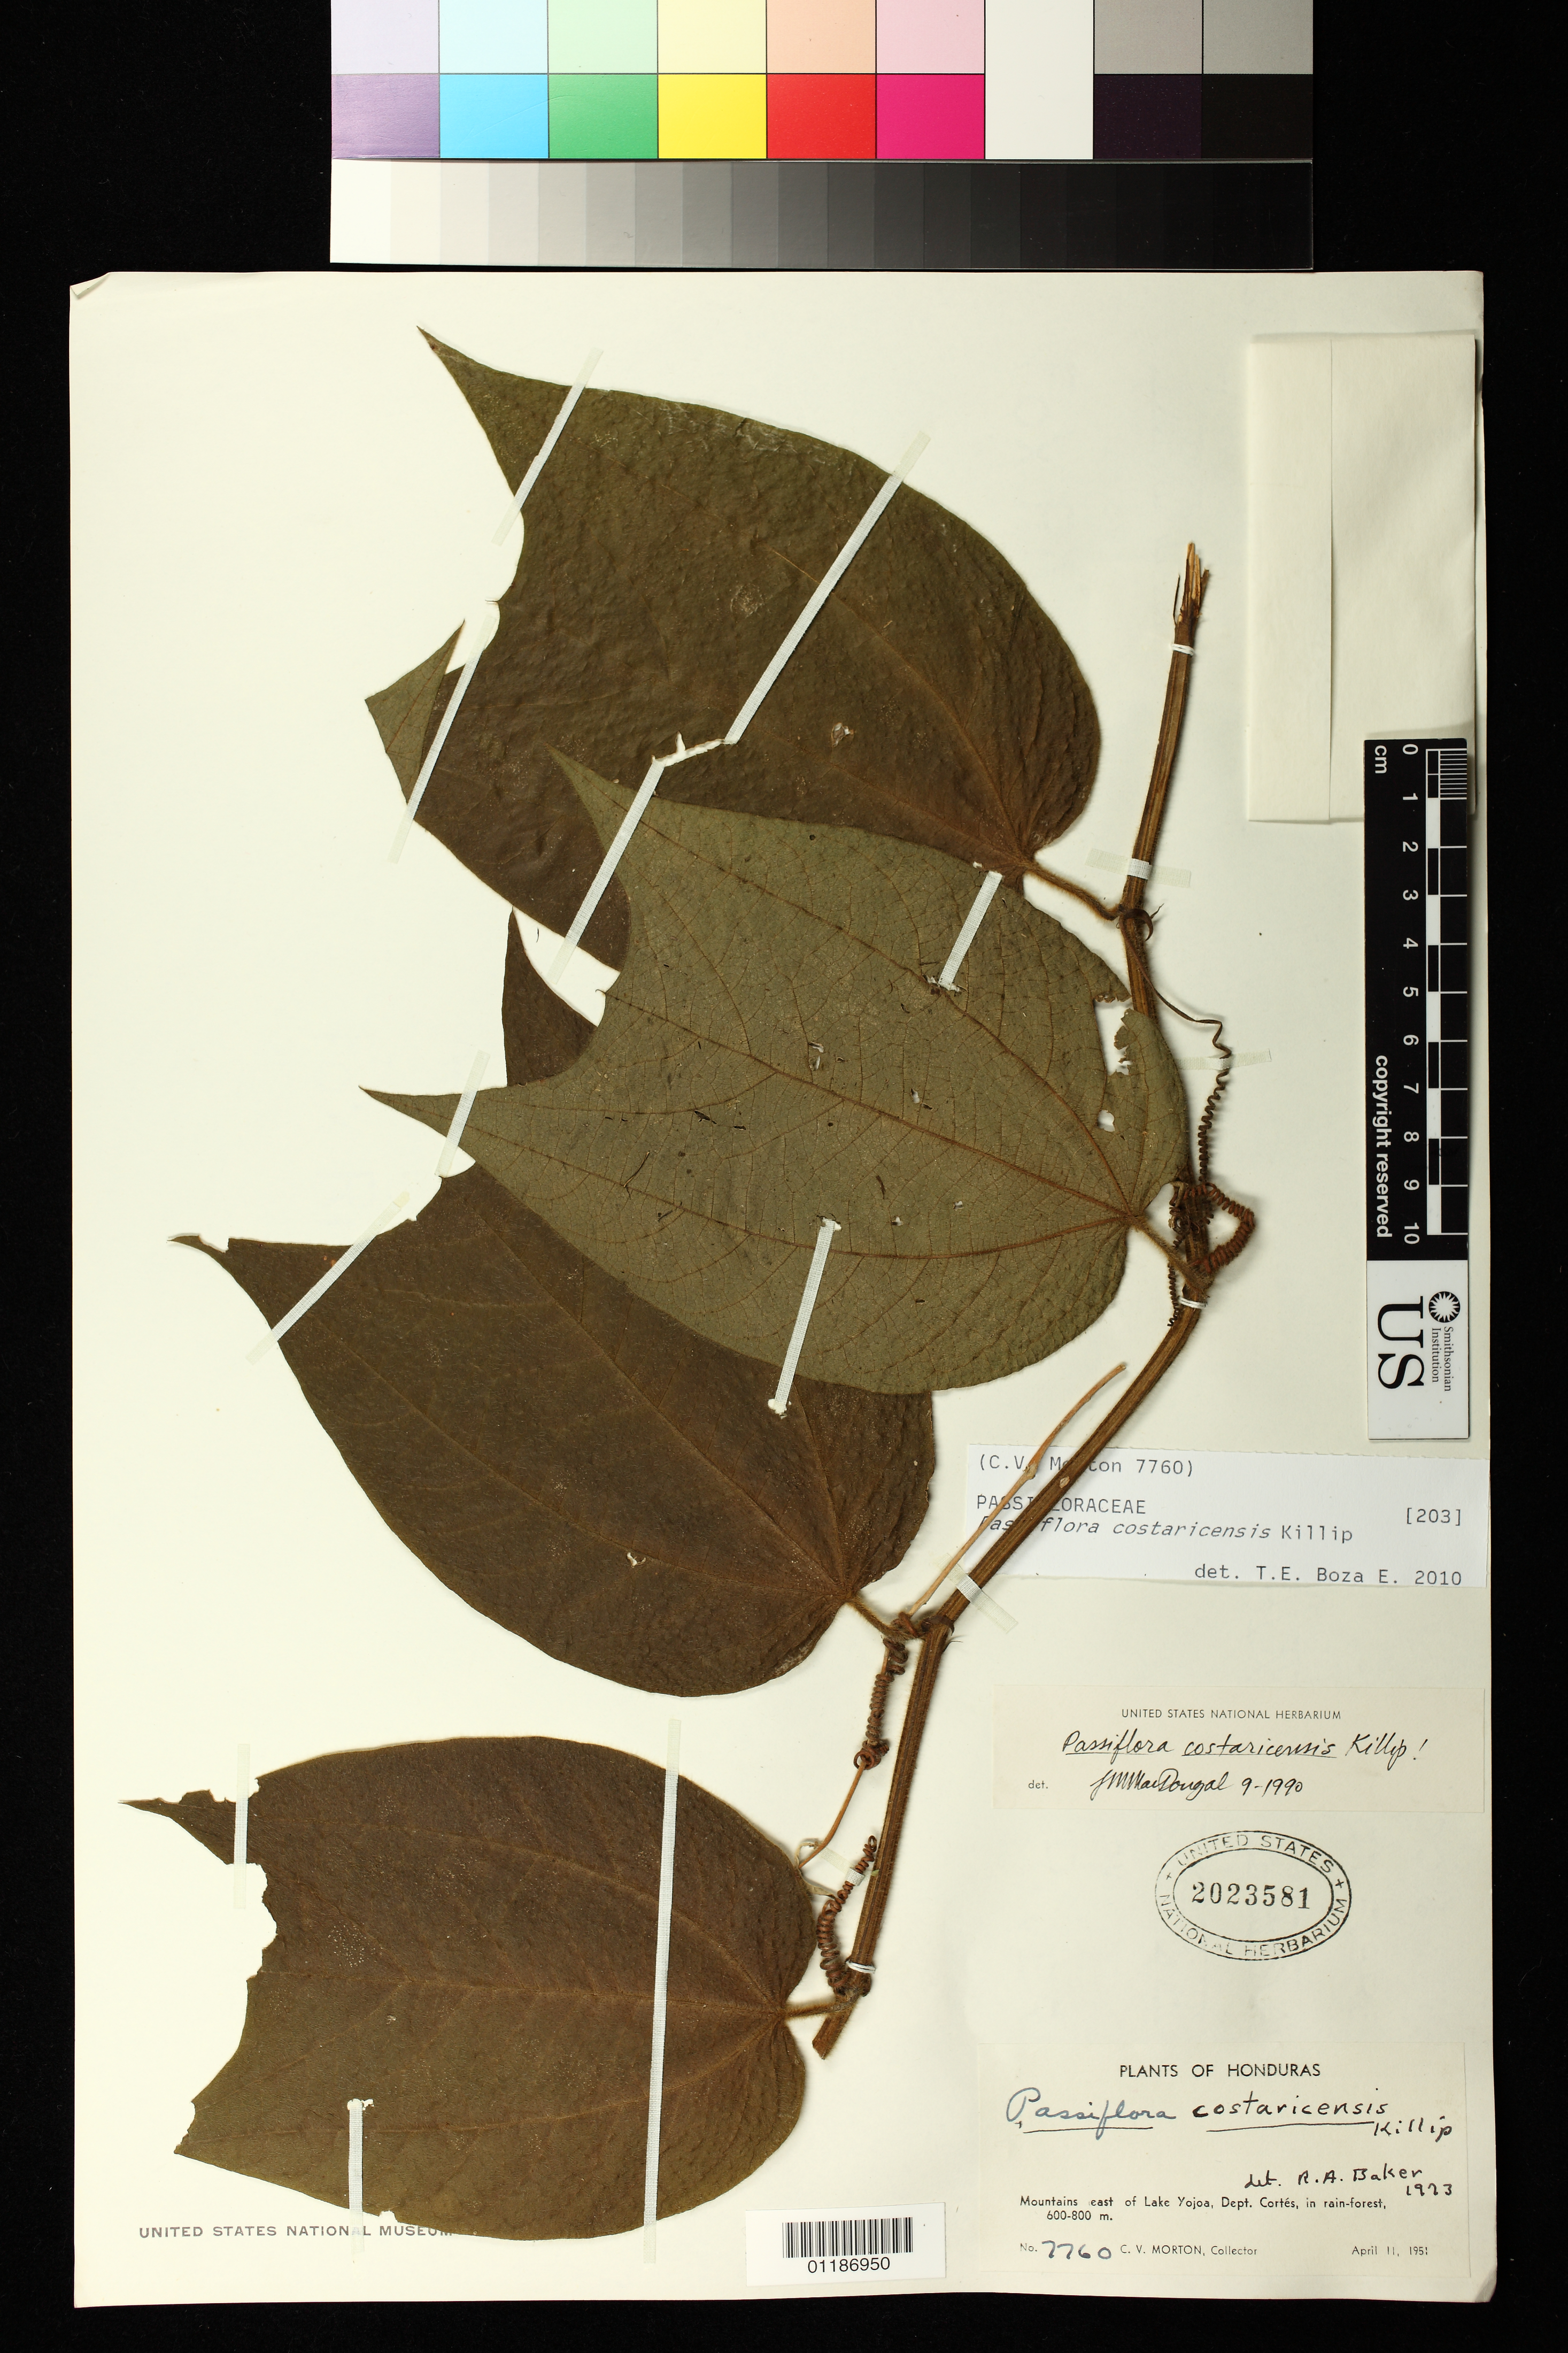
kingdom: Plantae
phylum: Tracheophyta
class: Magnoliopsida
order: Malpighiales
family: Passifloraceae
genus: Passiflora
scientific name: Passiflora costaricensis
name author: Killip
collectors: C. V. Morton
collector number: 7760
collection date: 1951-04-11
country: Honduras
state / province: Cortés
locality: Mountains east of Lake Yojoo, Dept. Cartes, in rain forest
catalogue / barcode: US 2023581